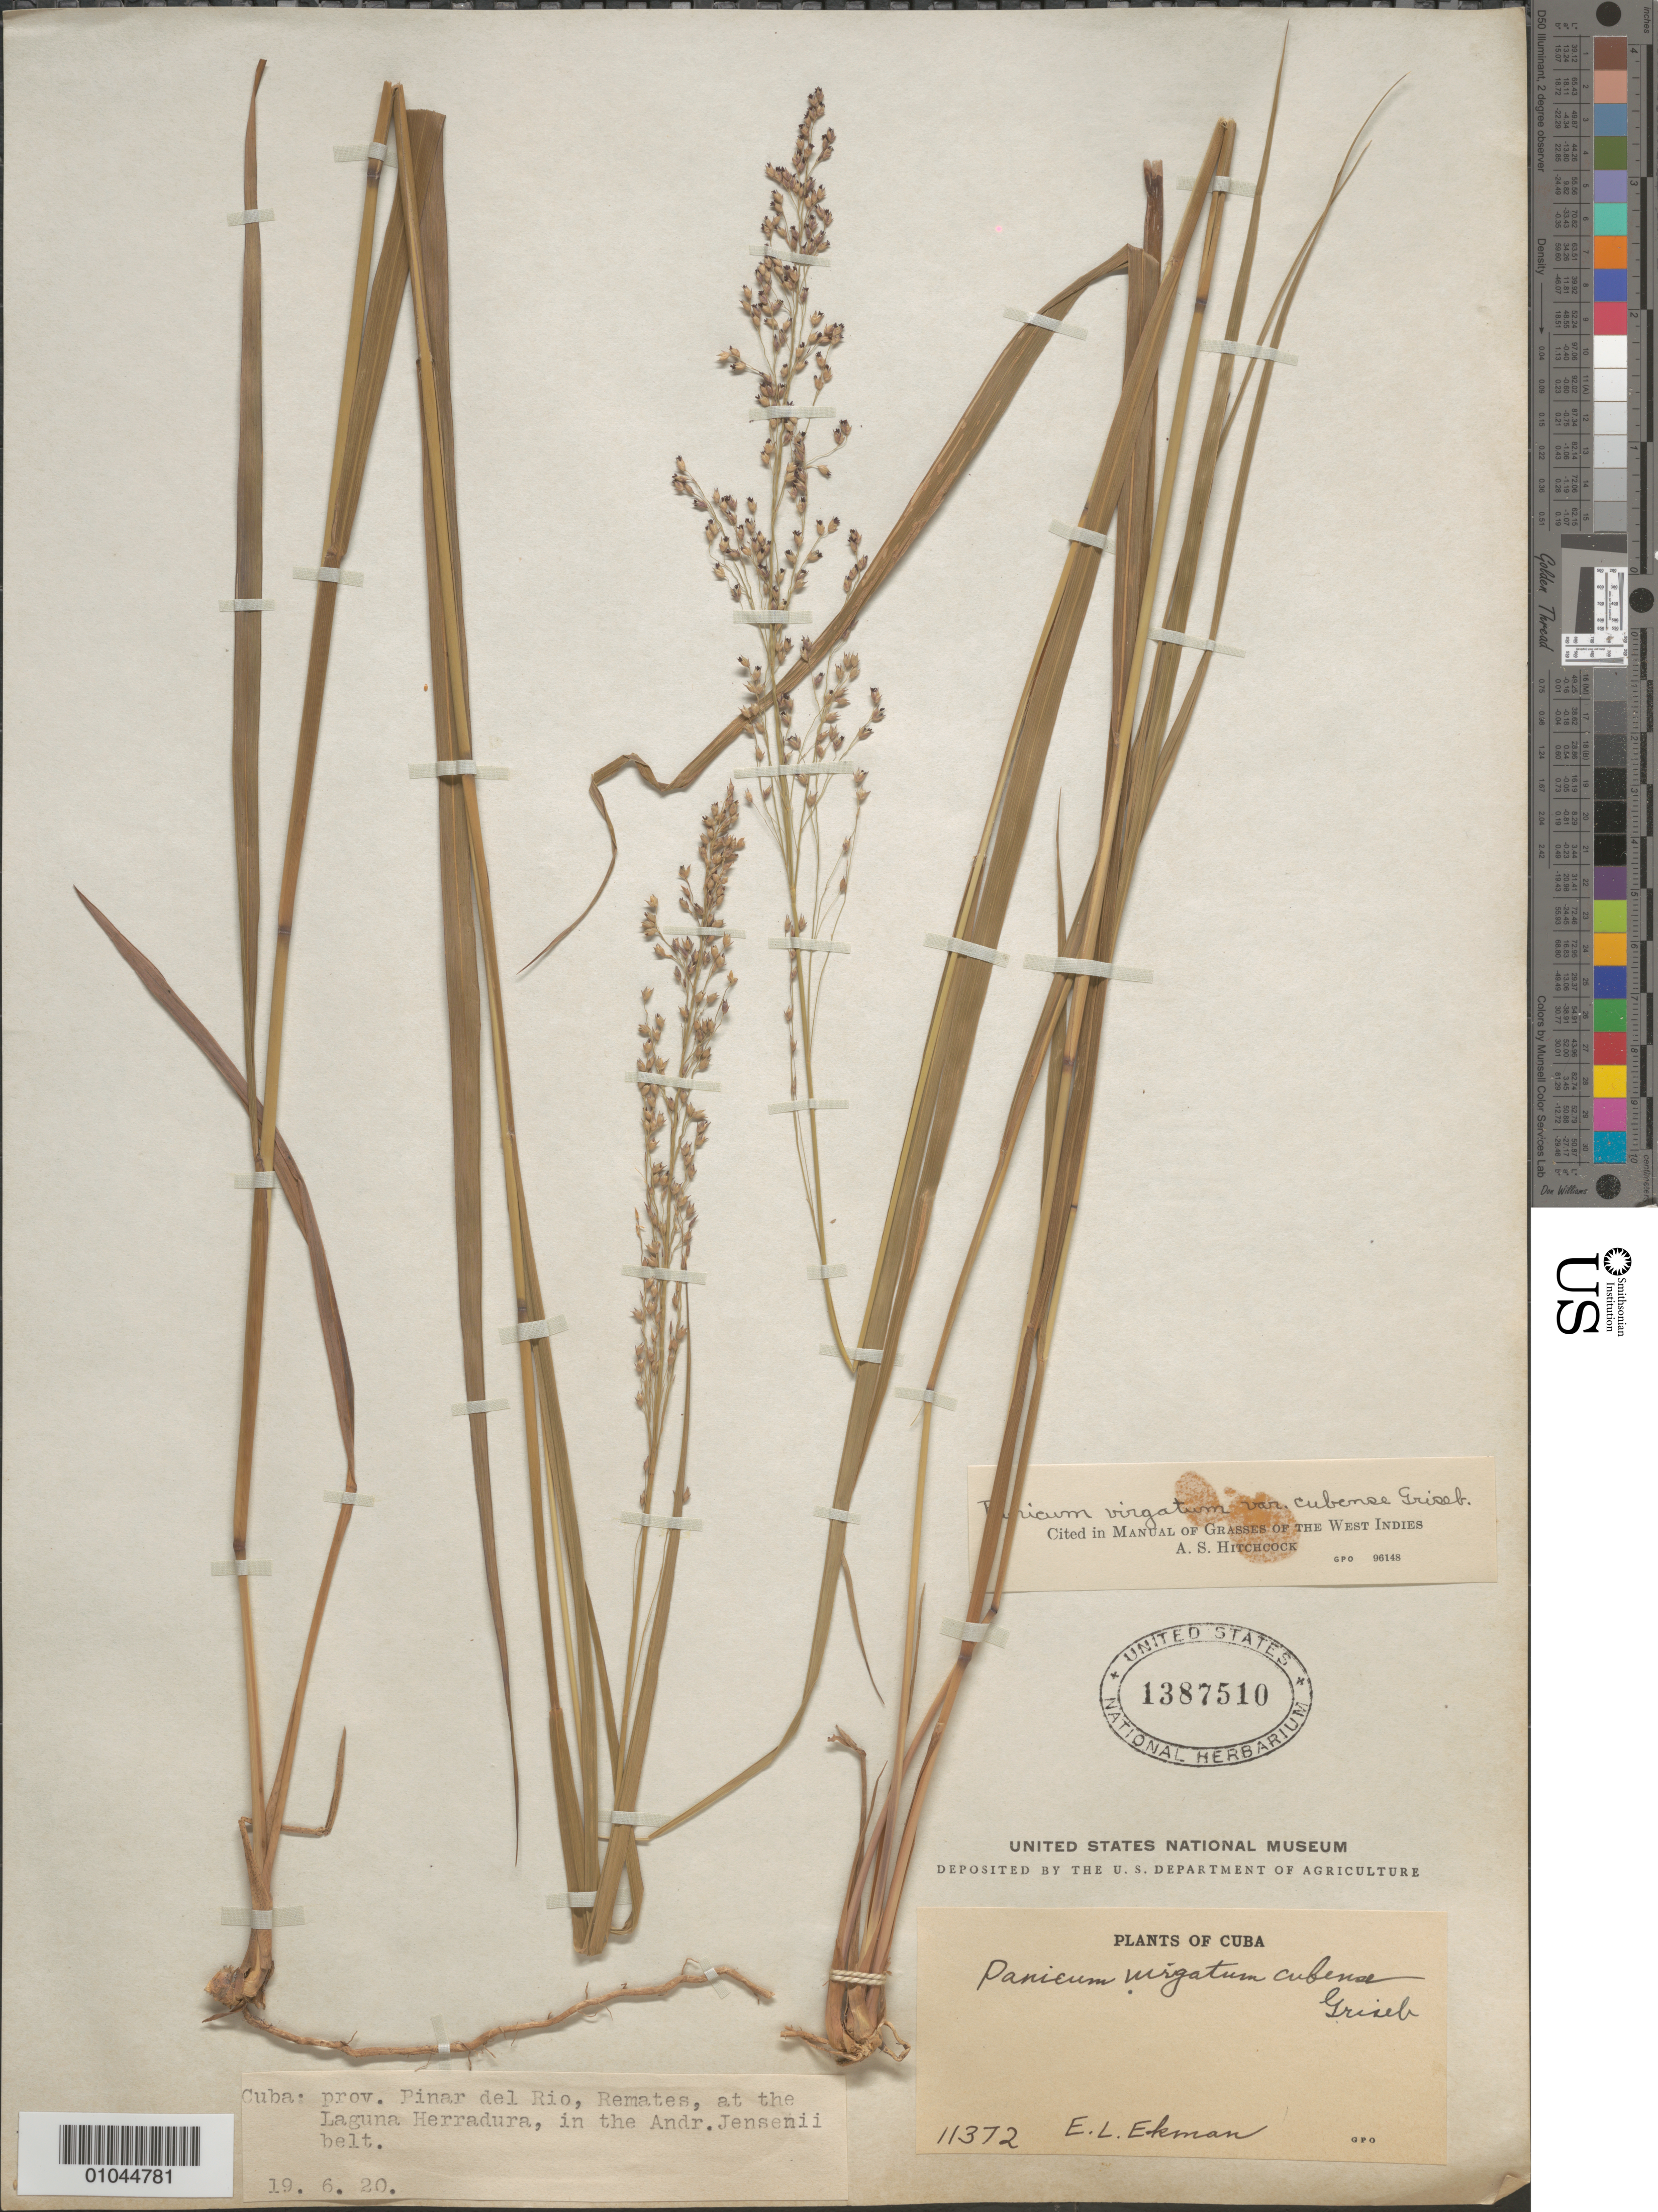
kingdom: Plantae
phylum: Tracheophyta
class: Liliopsida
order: Poales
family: Poaceae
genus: Panicum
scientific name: Panicum virgatum var. cubense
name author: Griseb.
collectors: E. L. Ekman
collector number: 11372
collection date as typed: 19 Jun 1920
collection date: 1920-06-19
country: Cuba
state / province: Pinar del Rio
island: Cuba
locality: Remates, at the Laguna Herradura, in the Andr Jensenii belt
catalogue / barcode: US 1387510